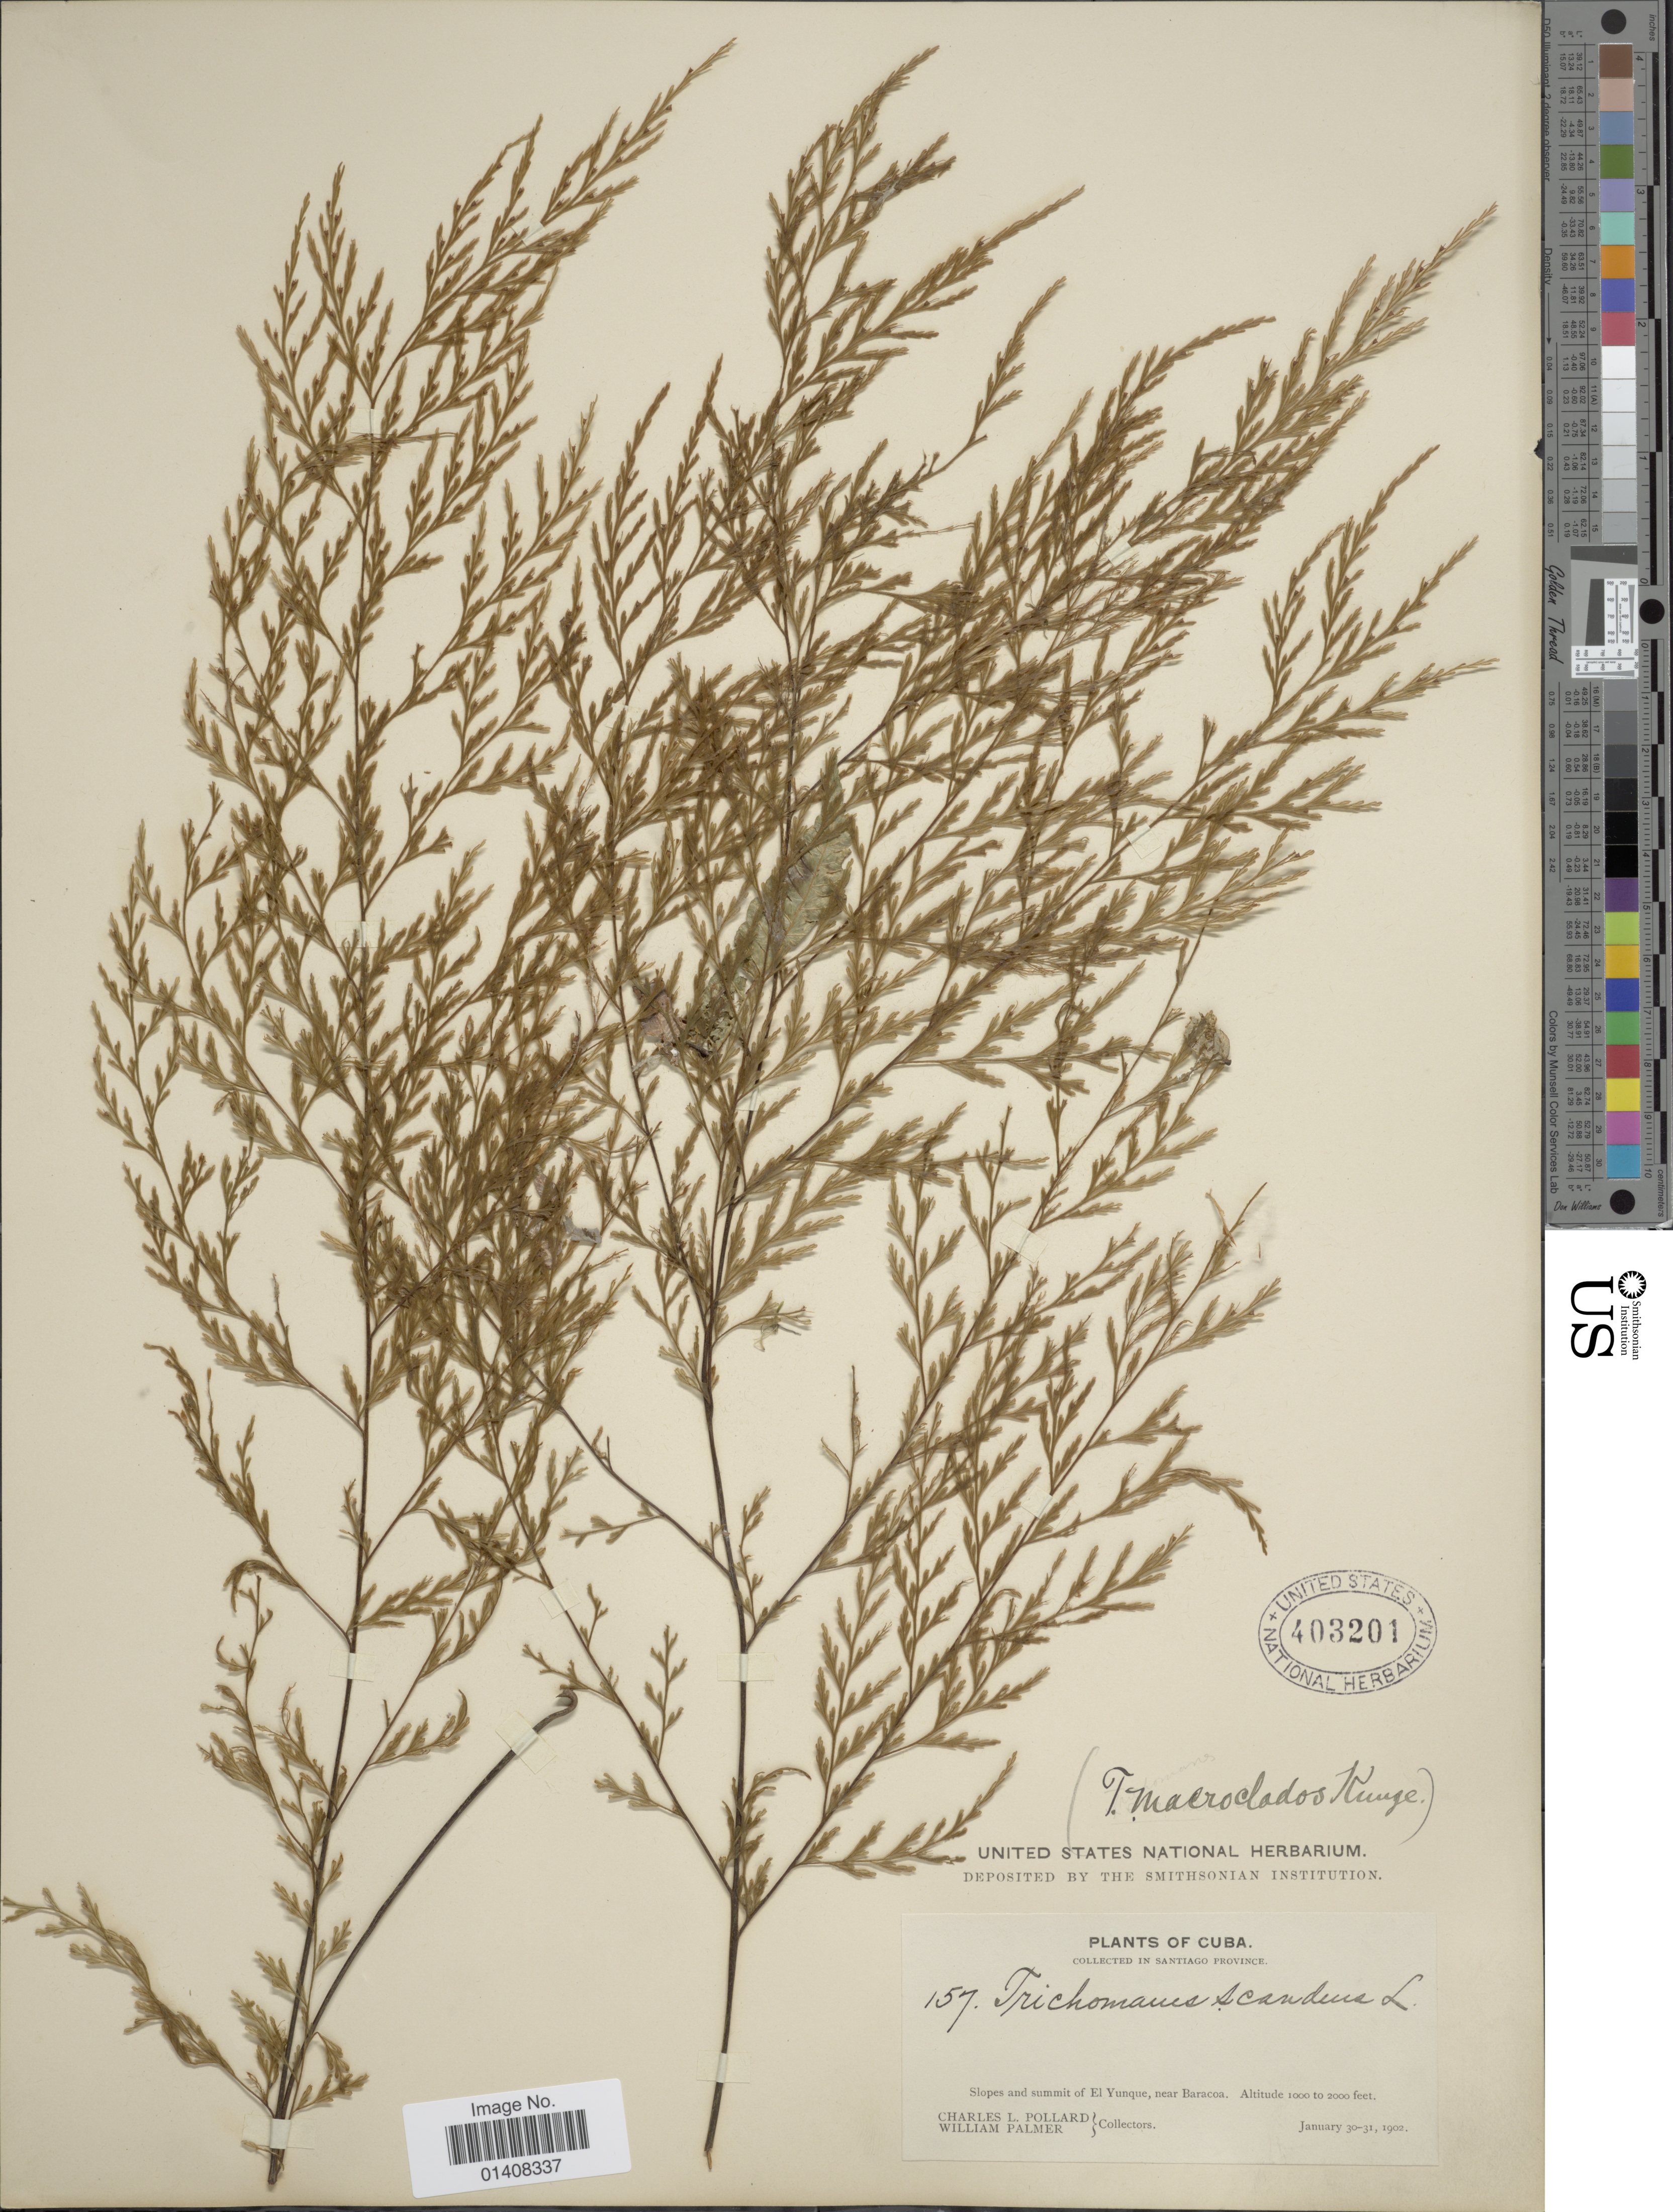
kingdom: Plantae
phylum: Tracheophyta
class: Polypodiopsida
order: Hymenophyllales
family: Hymenophyllaceae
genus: Trichomanes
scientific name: Trichomanes scandens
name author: L.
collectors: C. L. Pollard & W. Palmer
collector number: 157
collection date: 1902-01-30/1902-01-31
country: Cuba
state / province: Santiago de Cuba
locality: Santiago province slopes and summit of El Yunque near Baracoa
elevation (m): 305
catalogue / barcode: US 403201